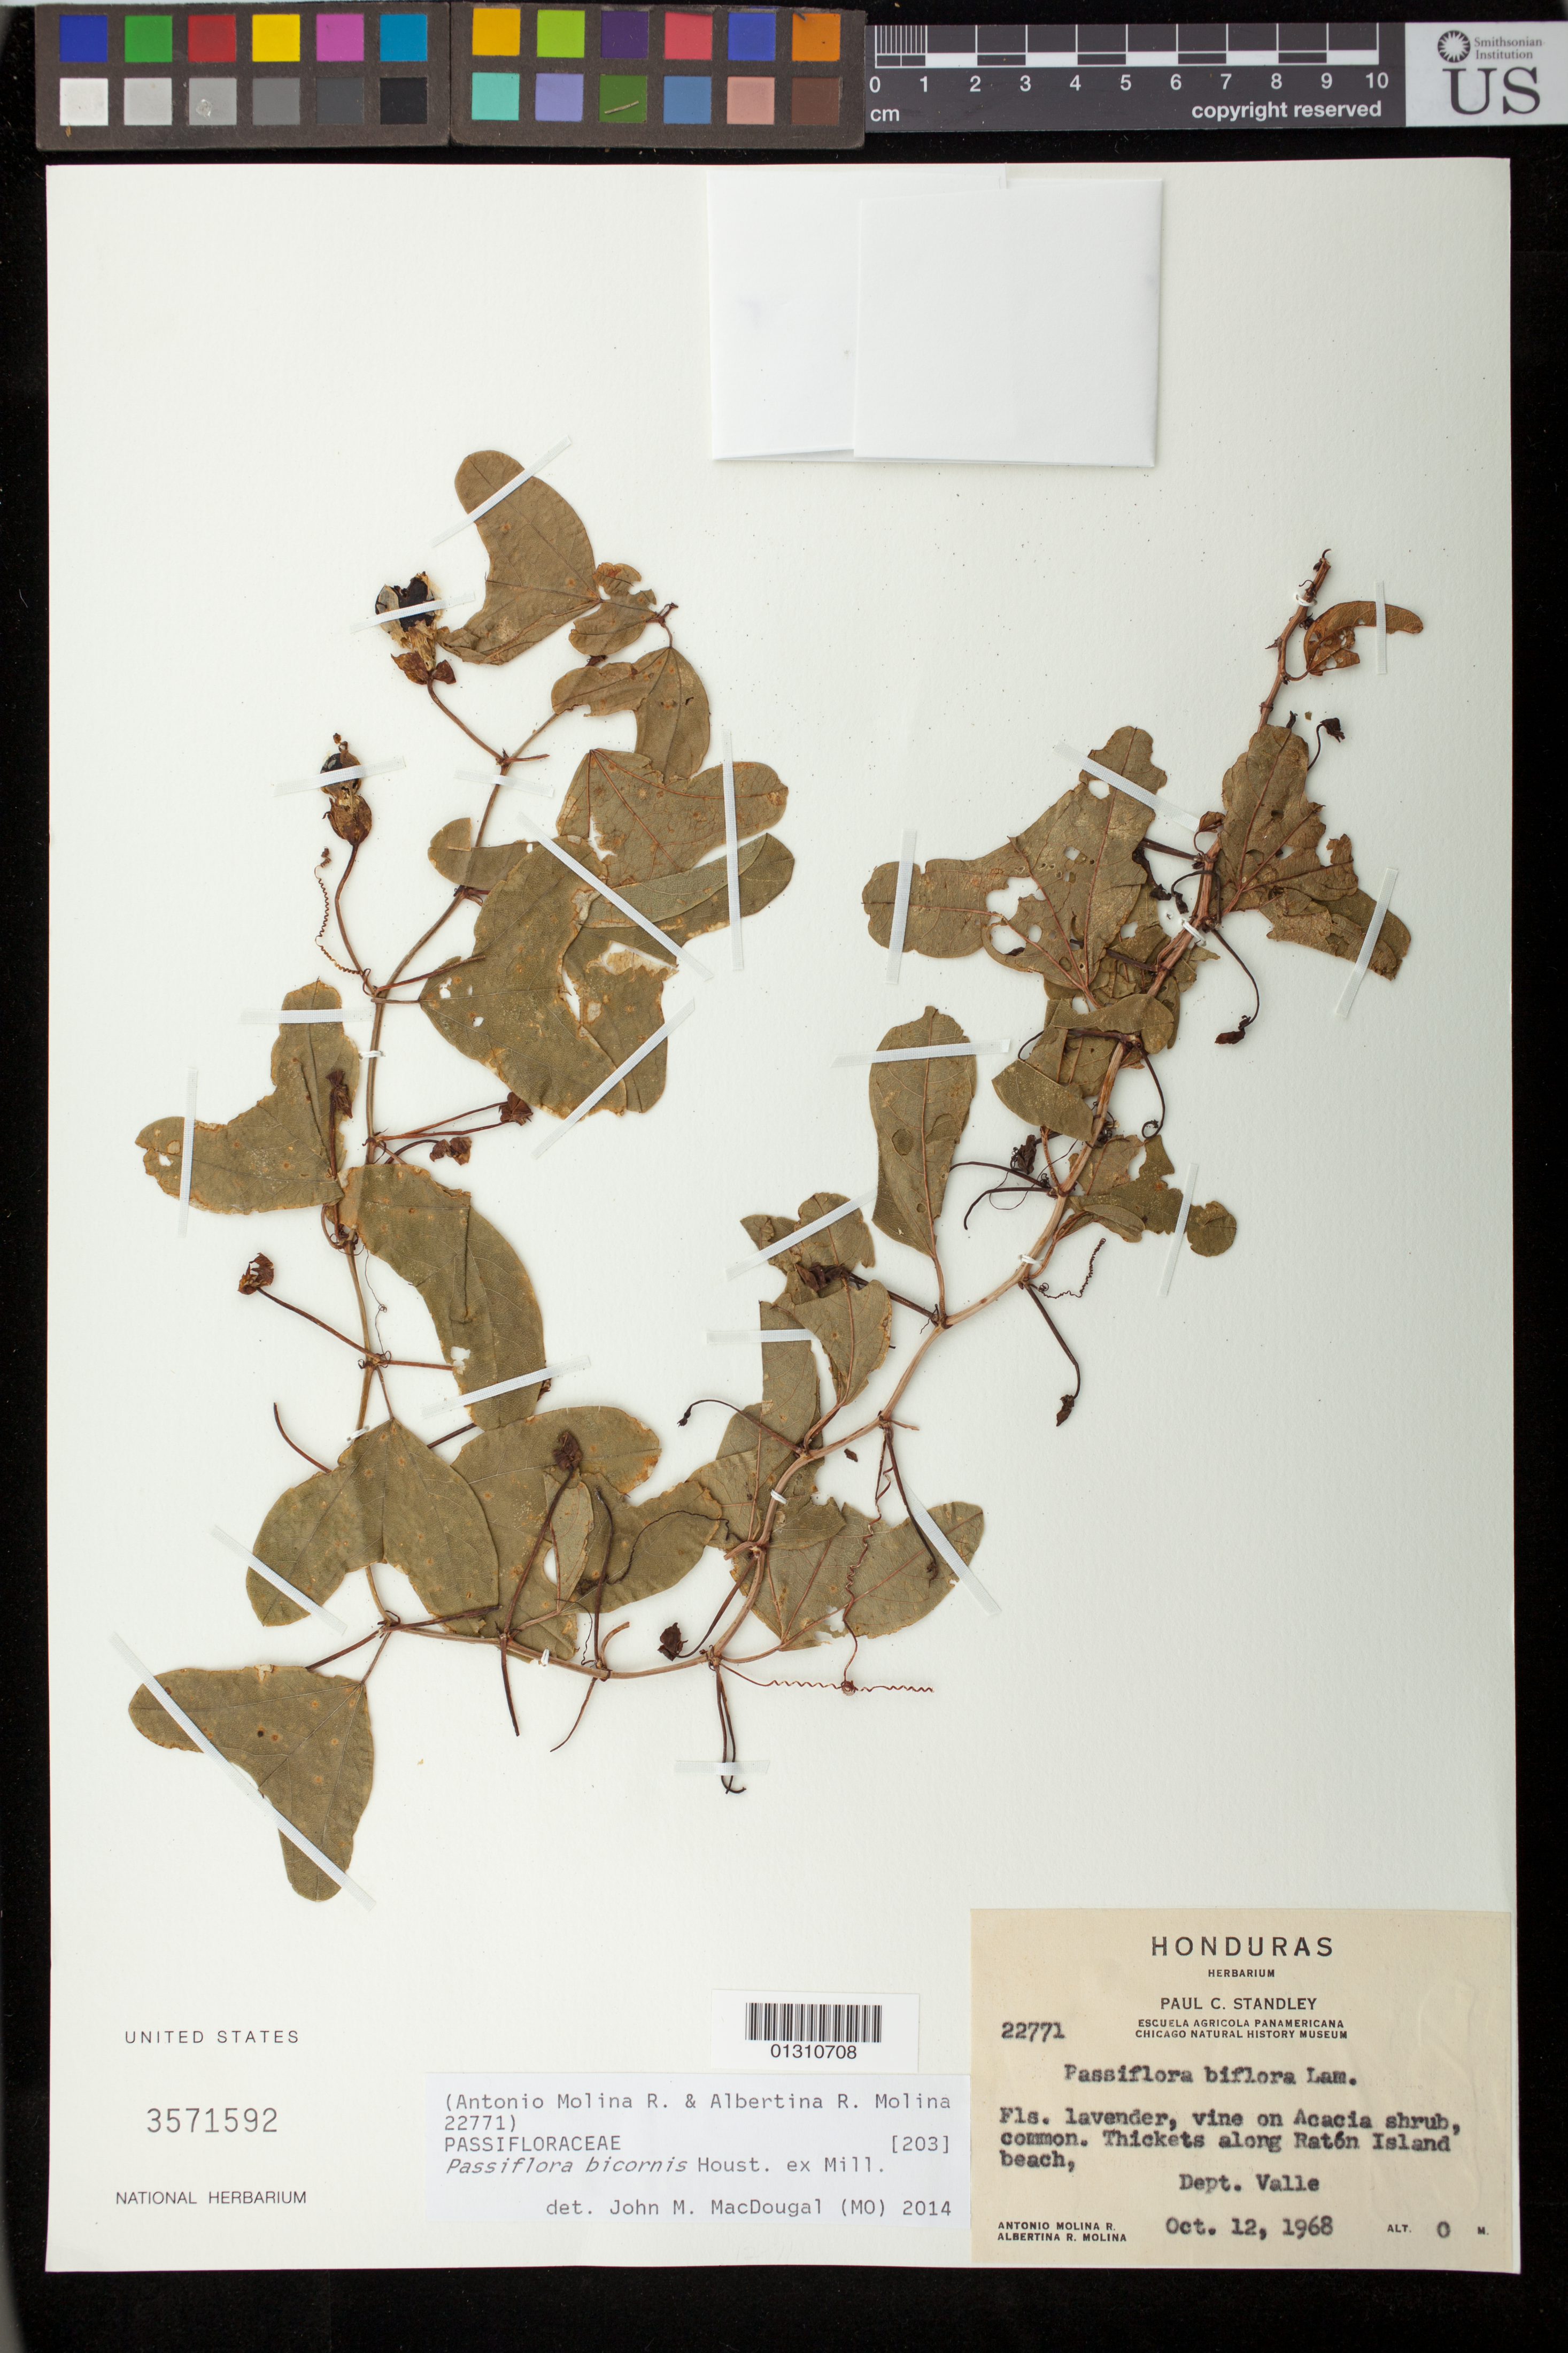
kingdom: Plantae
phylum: Tracheophyta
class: Magnoliopsida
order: Malpighiales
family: Passifloraceae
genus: Passiflora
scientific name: Passiflora bicornis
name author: Houst. ex Mill.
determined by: MacDougal, John M.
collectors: A. Molina R. & A. R. Molina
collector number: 22771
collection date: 1968-10-12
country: Honduras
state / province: Valle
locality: Along Raton Island Beach.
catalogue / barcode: US 3571592